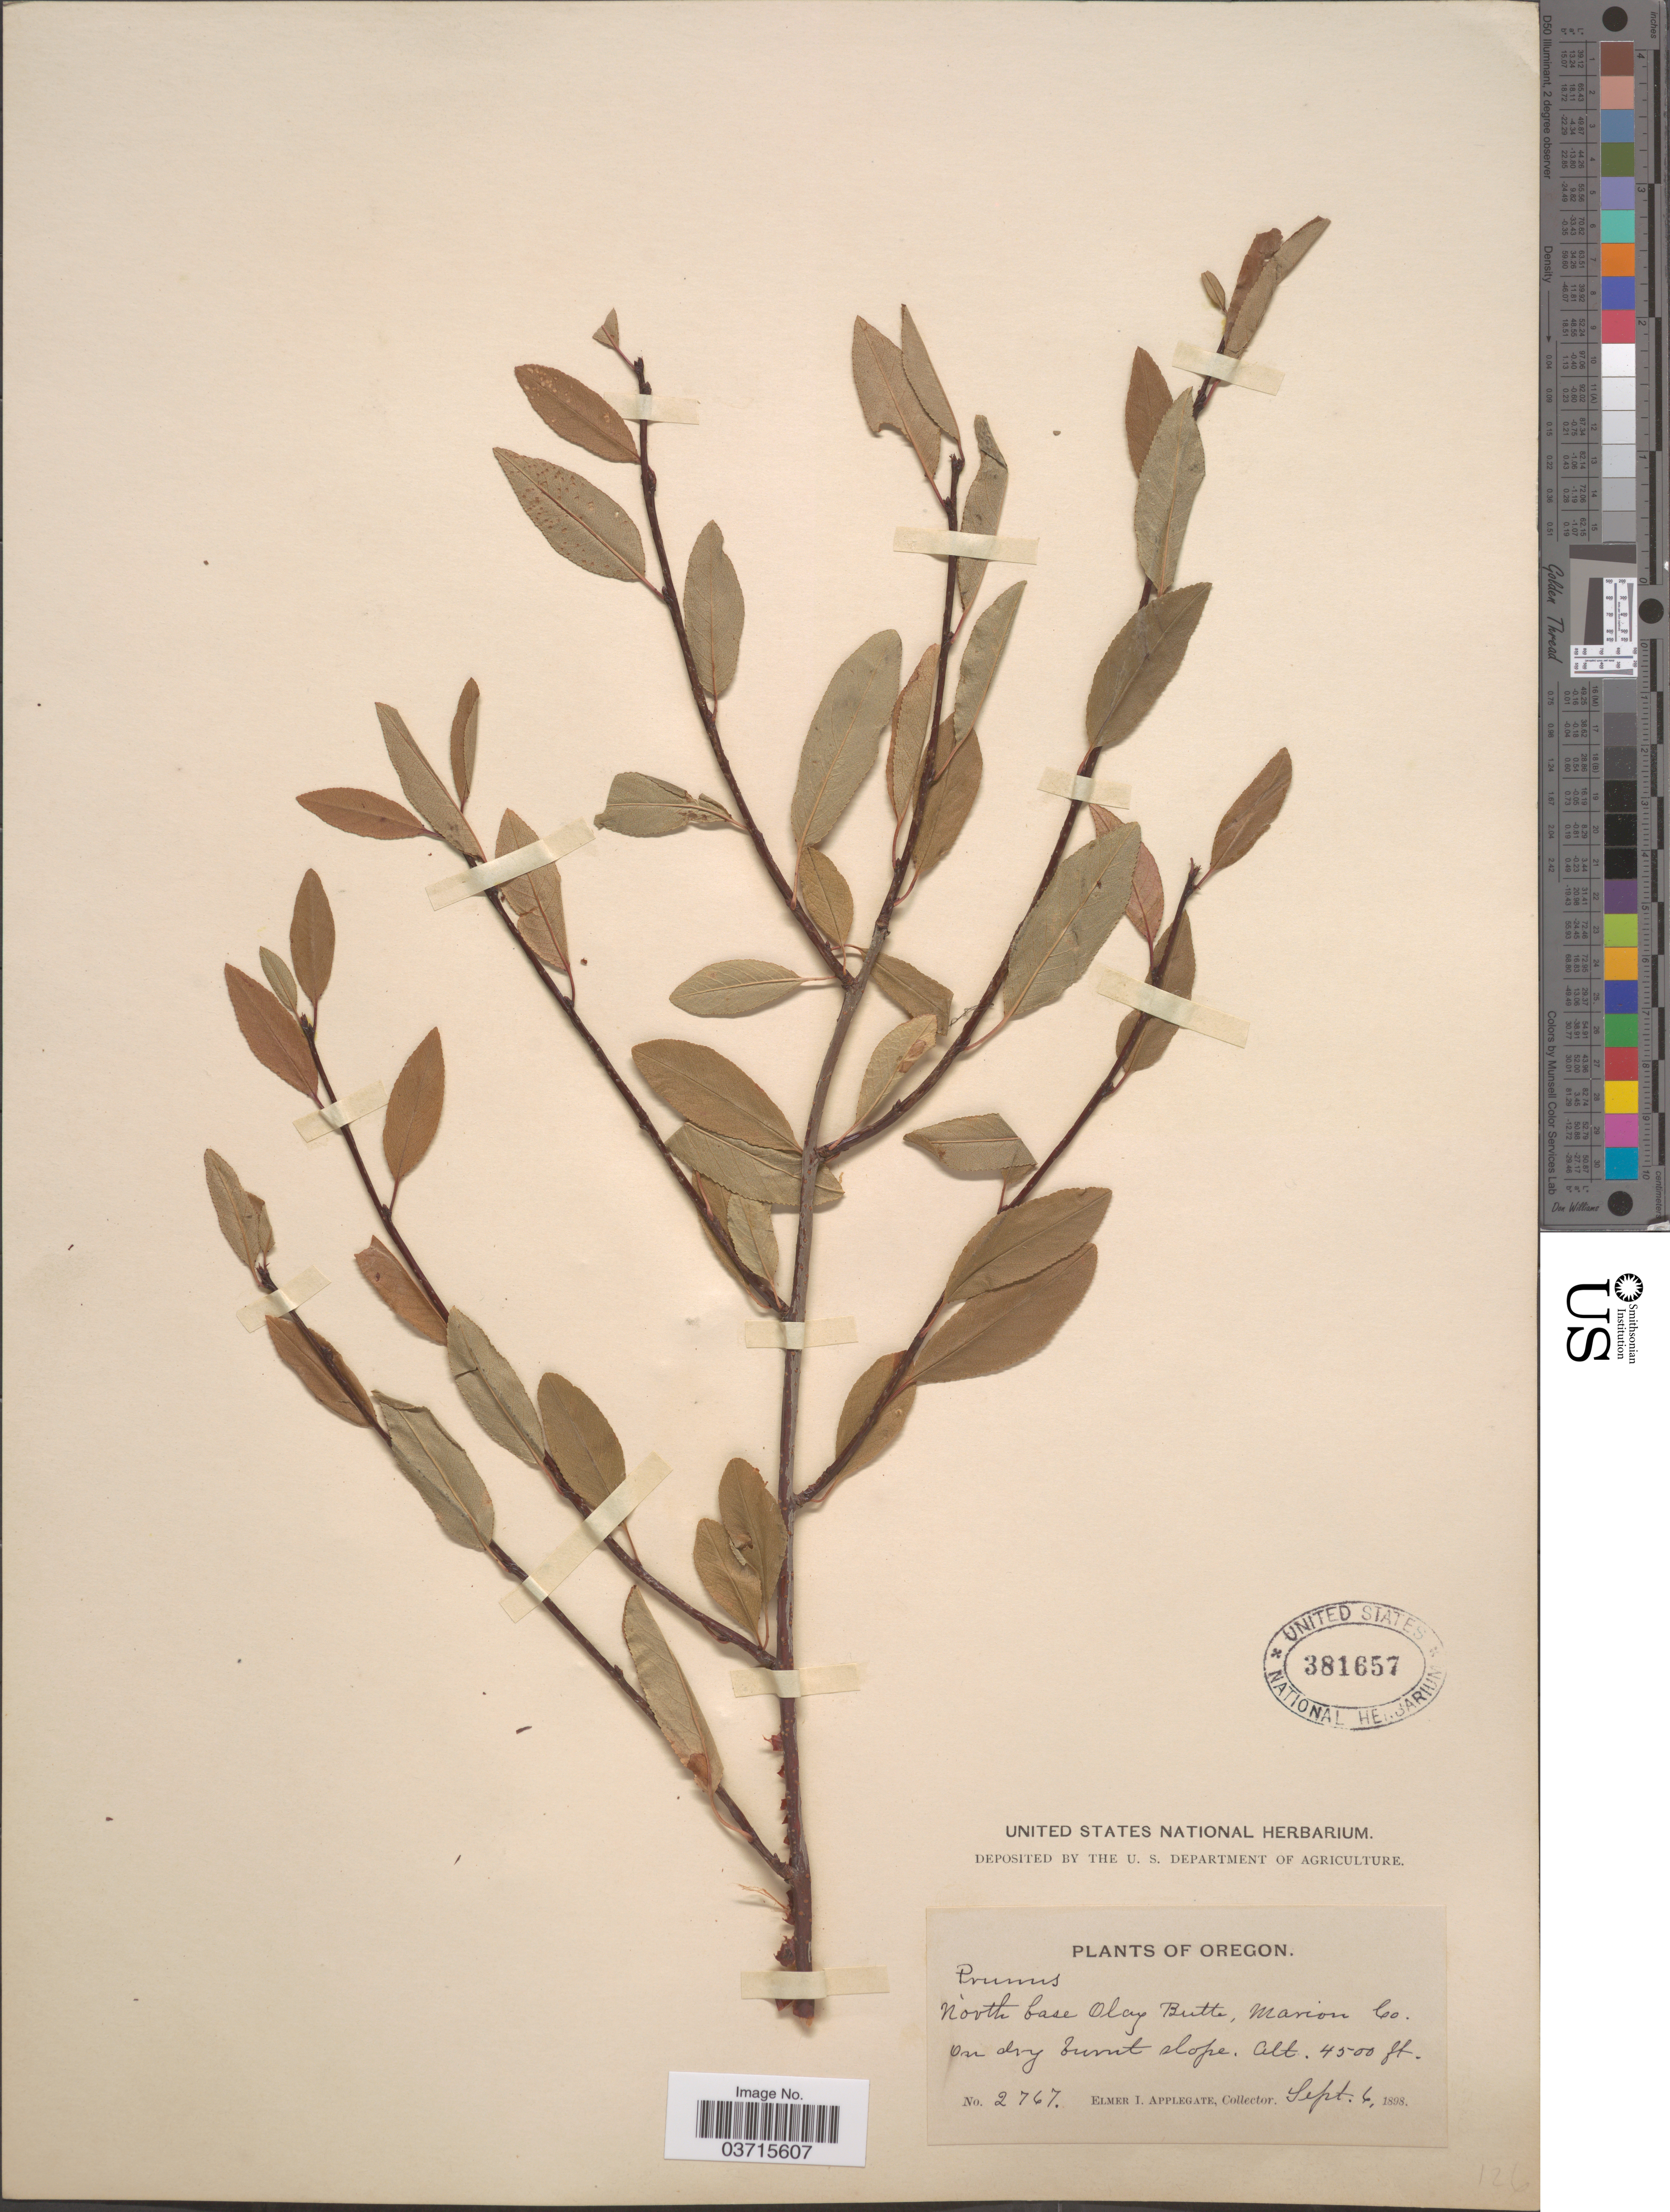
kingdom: Plantae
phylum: Tracheophyta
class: Magnoliopsida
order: Rosales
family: Rosaceae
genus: Prunus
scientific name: Prunus emarginata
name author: (Douglas ex Hook.) Eaton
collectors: E. I. Applegate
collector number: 2767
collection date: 1898-09-06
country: United States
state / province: Oregon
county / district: Marion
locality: North base Olay Butte, Marion Co.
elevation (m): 1372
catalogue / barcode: US 381657